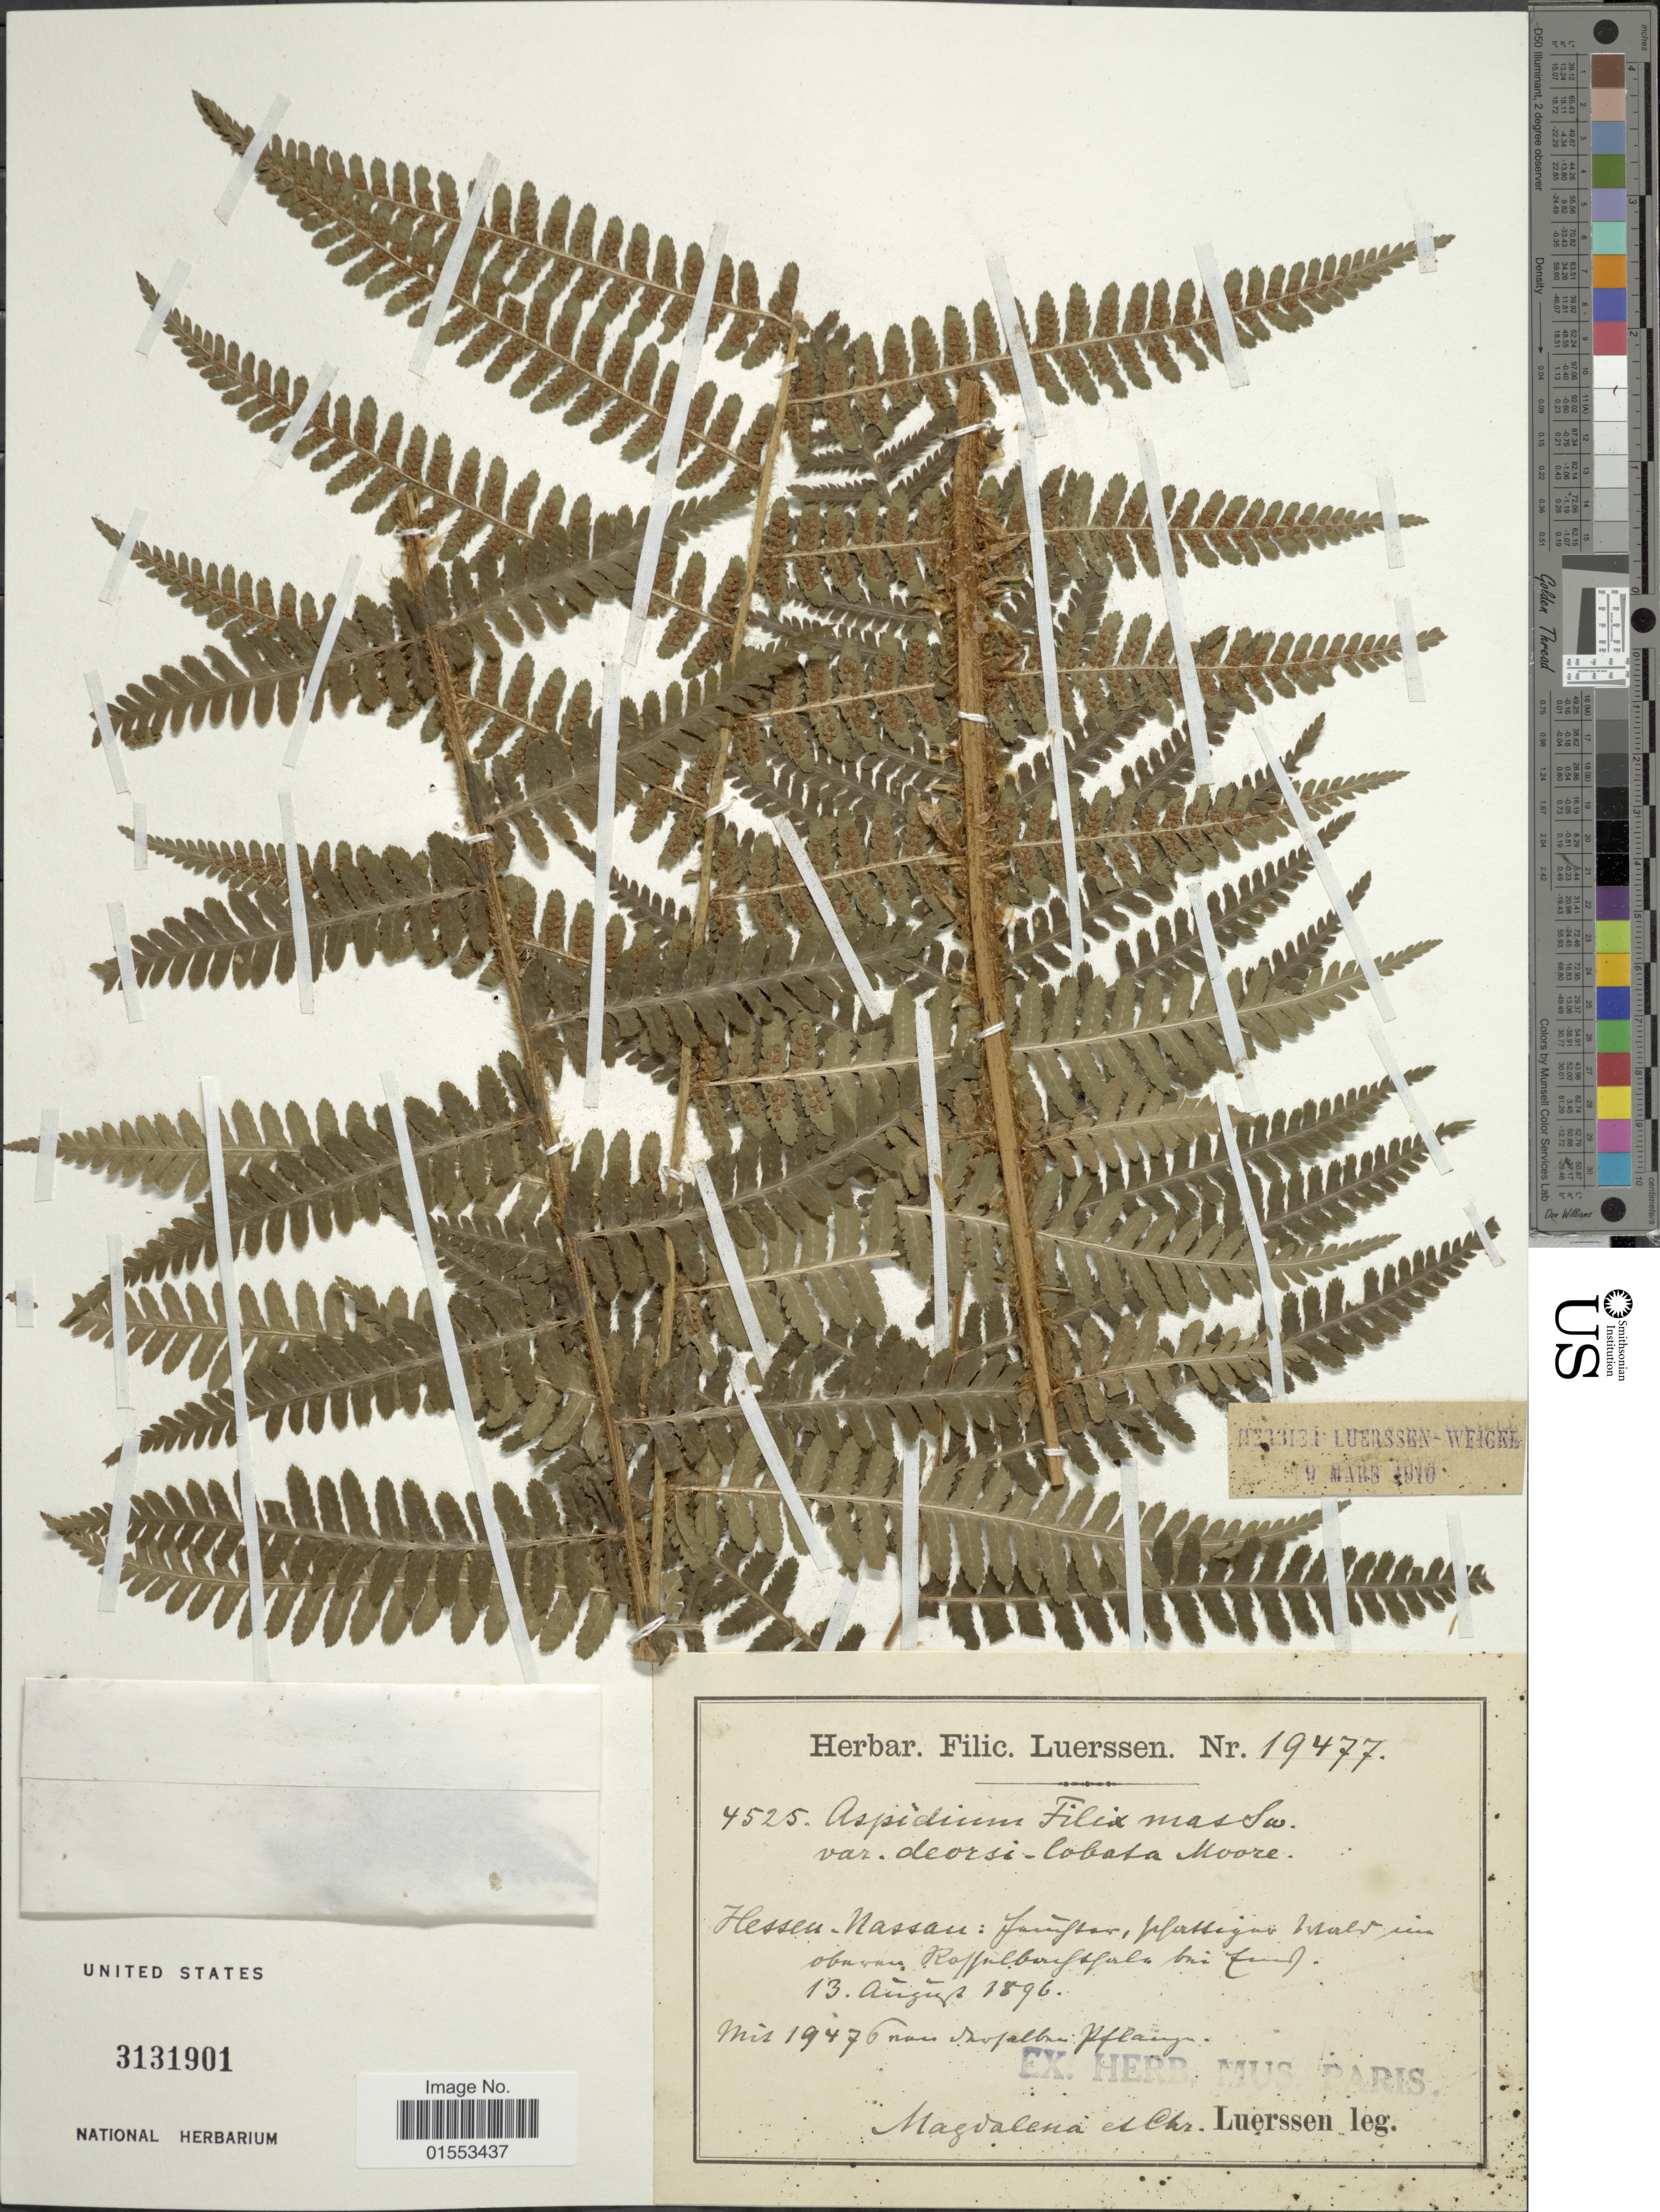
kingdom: Plantae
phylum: Tracheophyta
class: Polypodiopsida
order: Polypodiales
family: Dryopteridaceae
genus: Dryopteris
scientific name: Dryopteris filix-mas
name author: (L.) Schott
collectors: M. Luerssen & C. Luerssen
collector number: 19477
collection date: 1896-08-13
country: Germany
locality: Hessen-Nassau: X.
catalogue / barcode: US 3131901